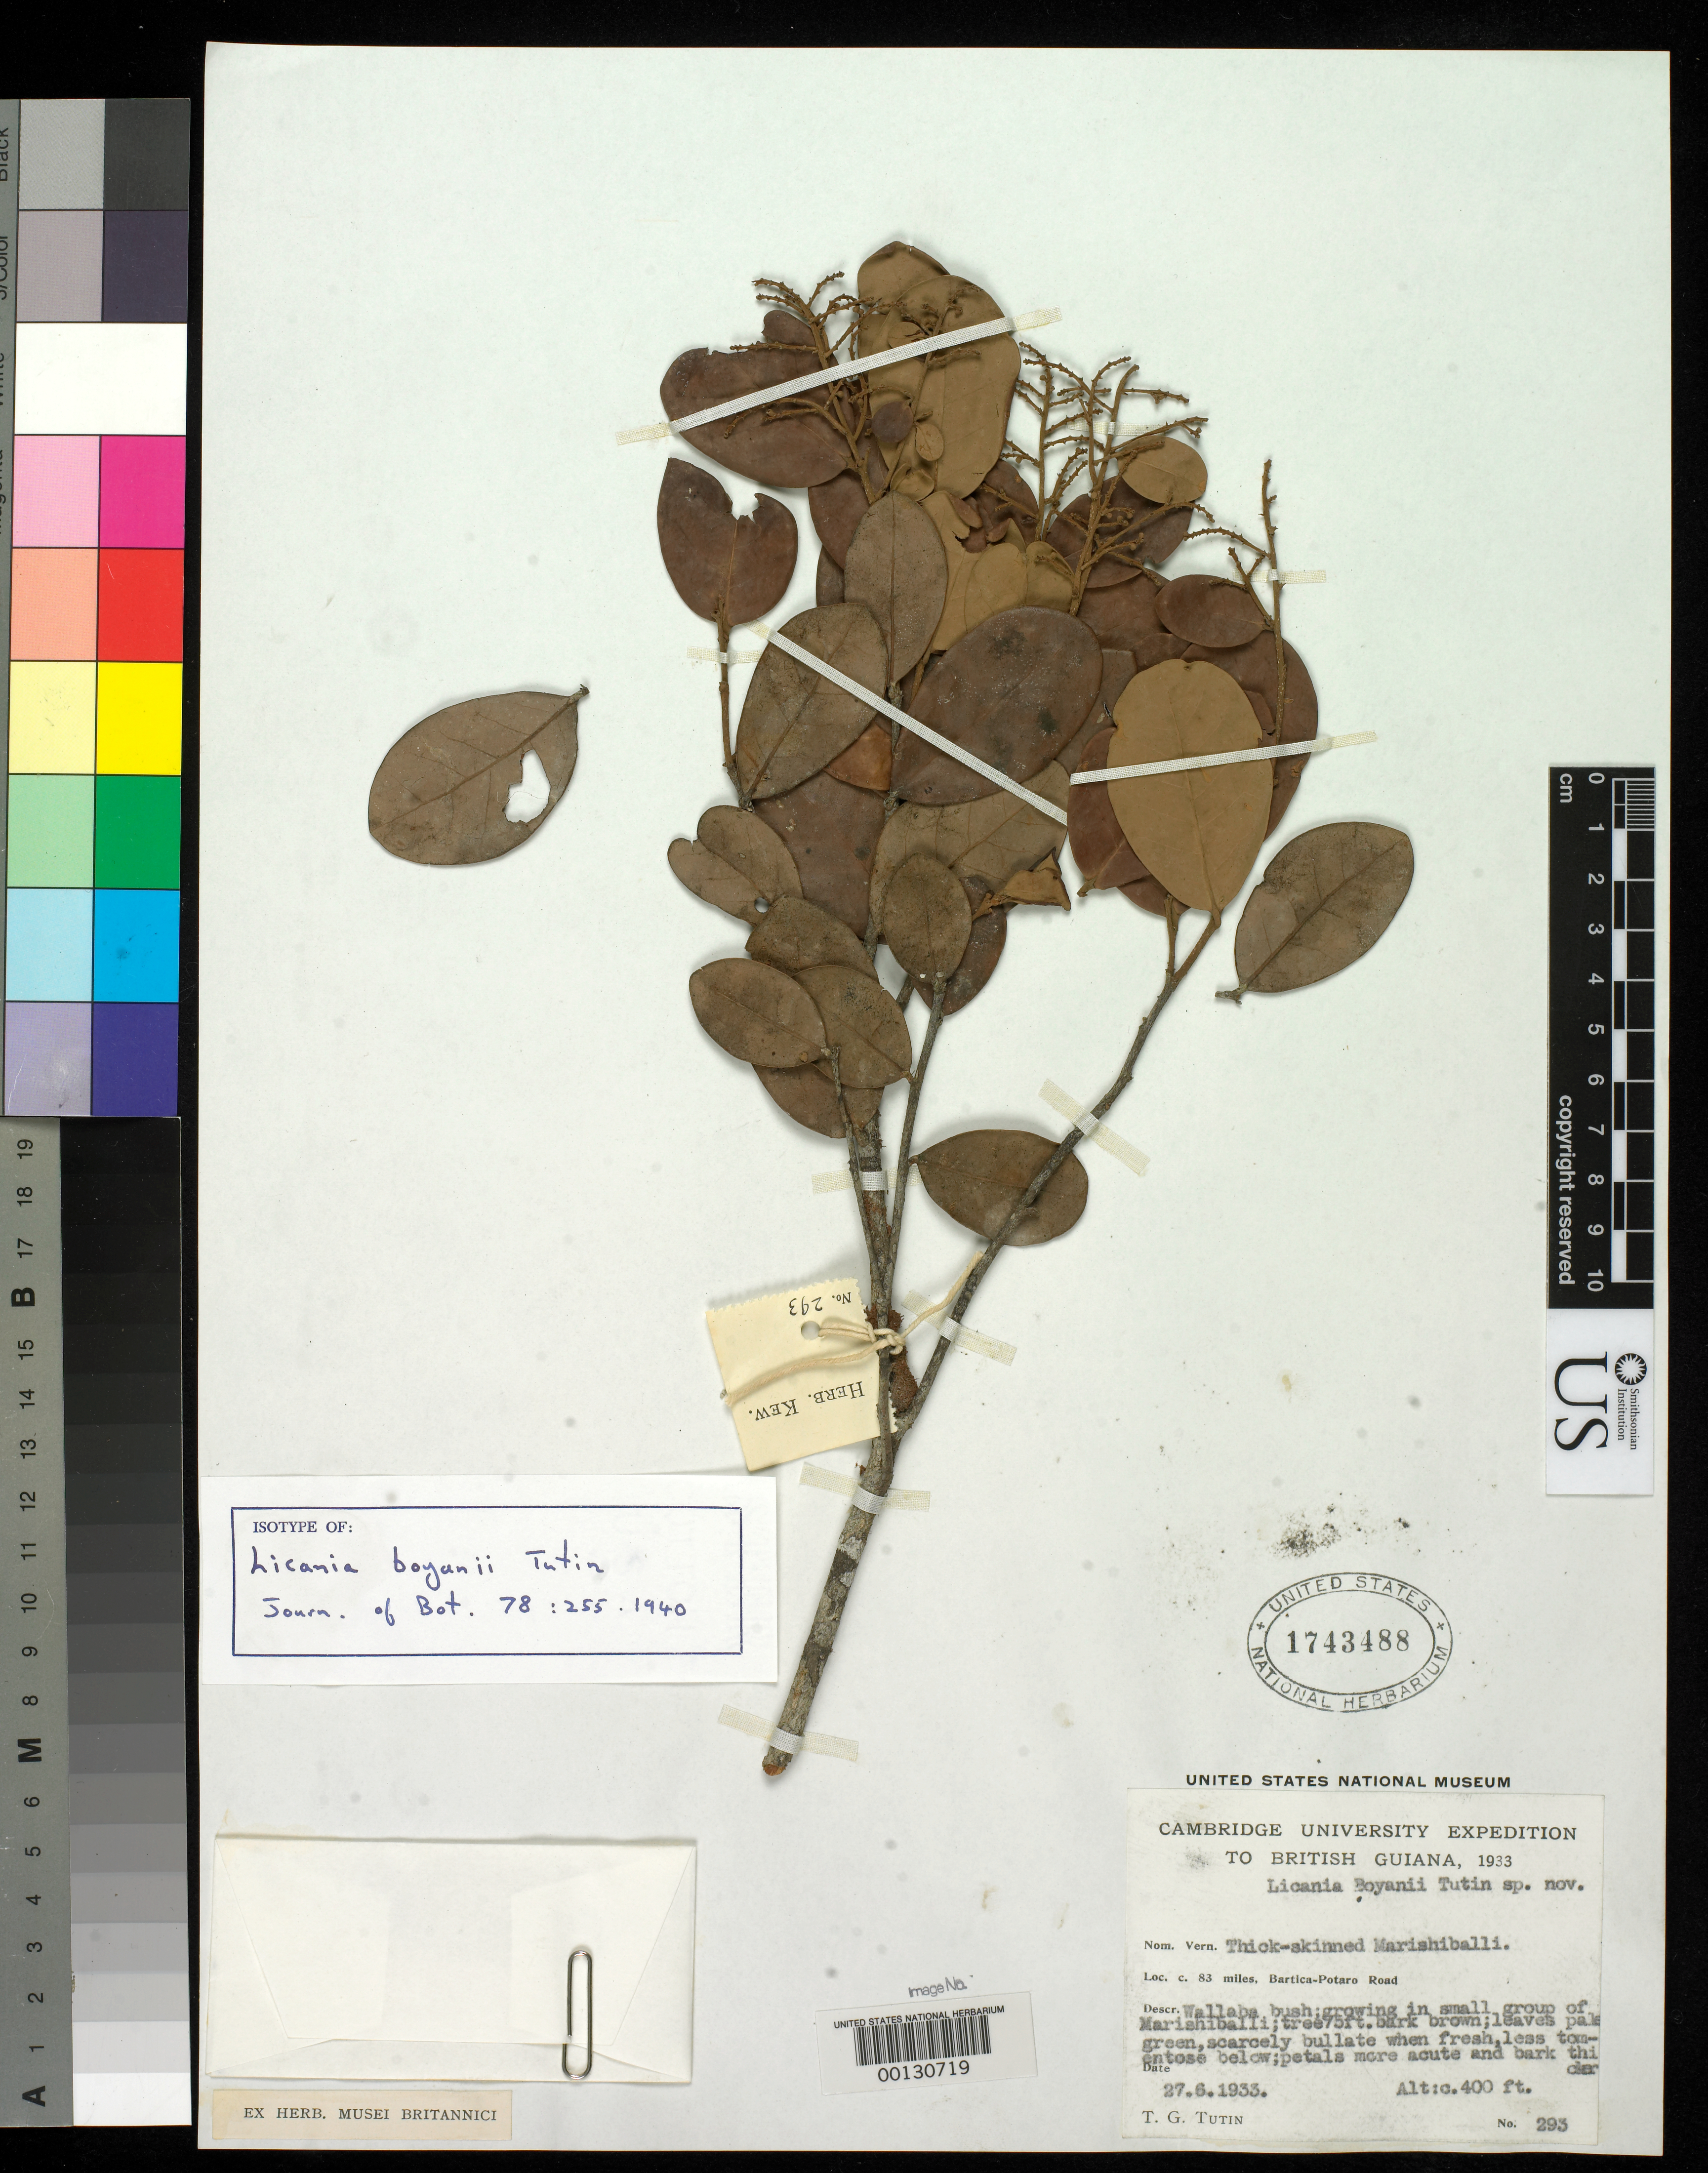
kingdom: Plantae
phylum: Tracheophyta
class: Magnoliopsida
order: Malpighiales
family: Chrysobalanaceae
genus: Licania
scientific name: Licania boyanii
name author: Tutin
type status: Isotype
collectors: T. G. Tutin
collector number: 293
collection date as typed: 27 Jun 1933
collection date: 1933-06-27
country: Guyana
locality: Wallaba, ca. 83 mi, Bartica-Potaro road.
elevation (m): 122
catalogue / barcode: US 1743488